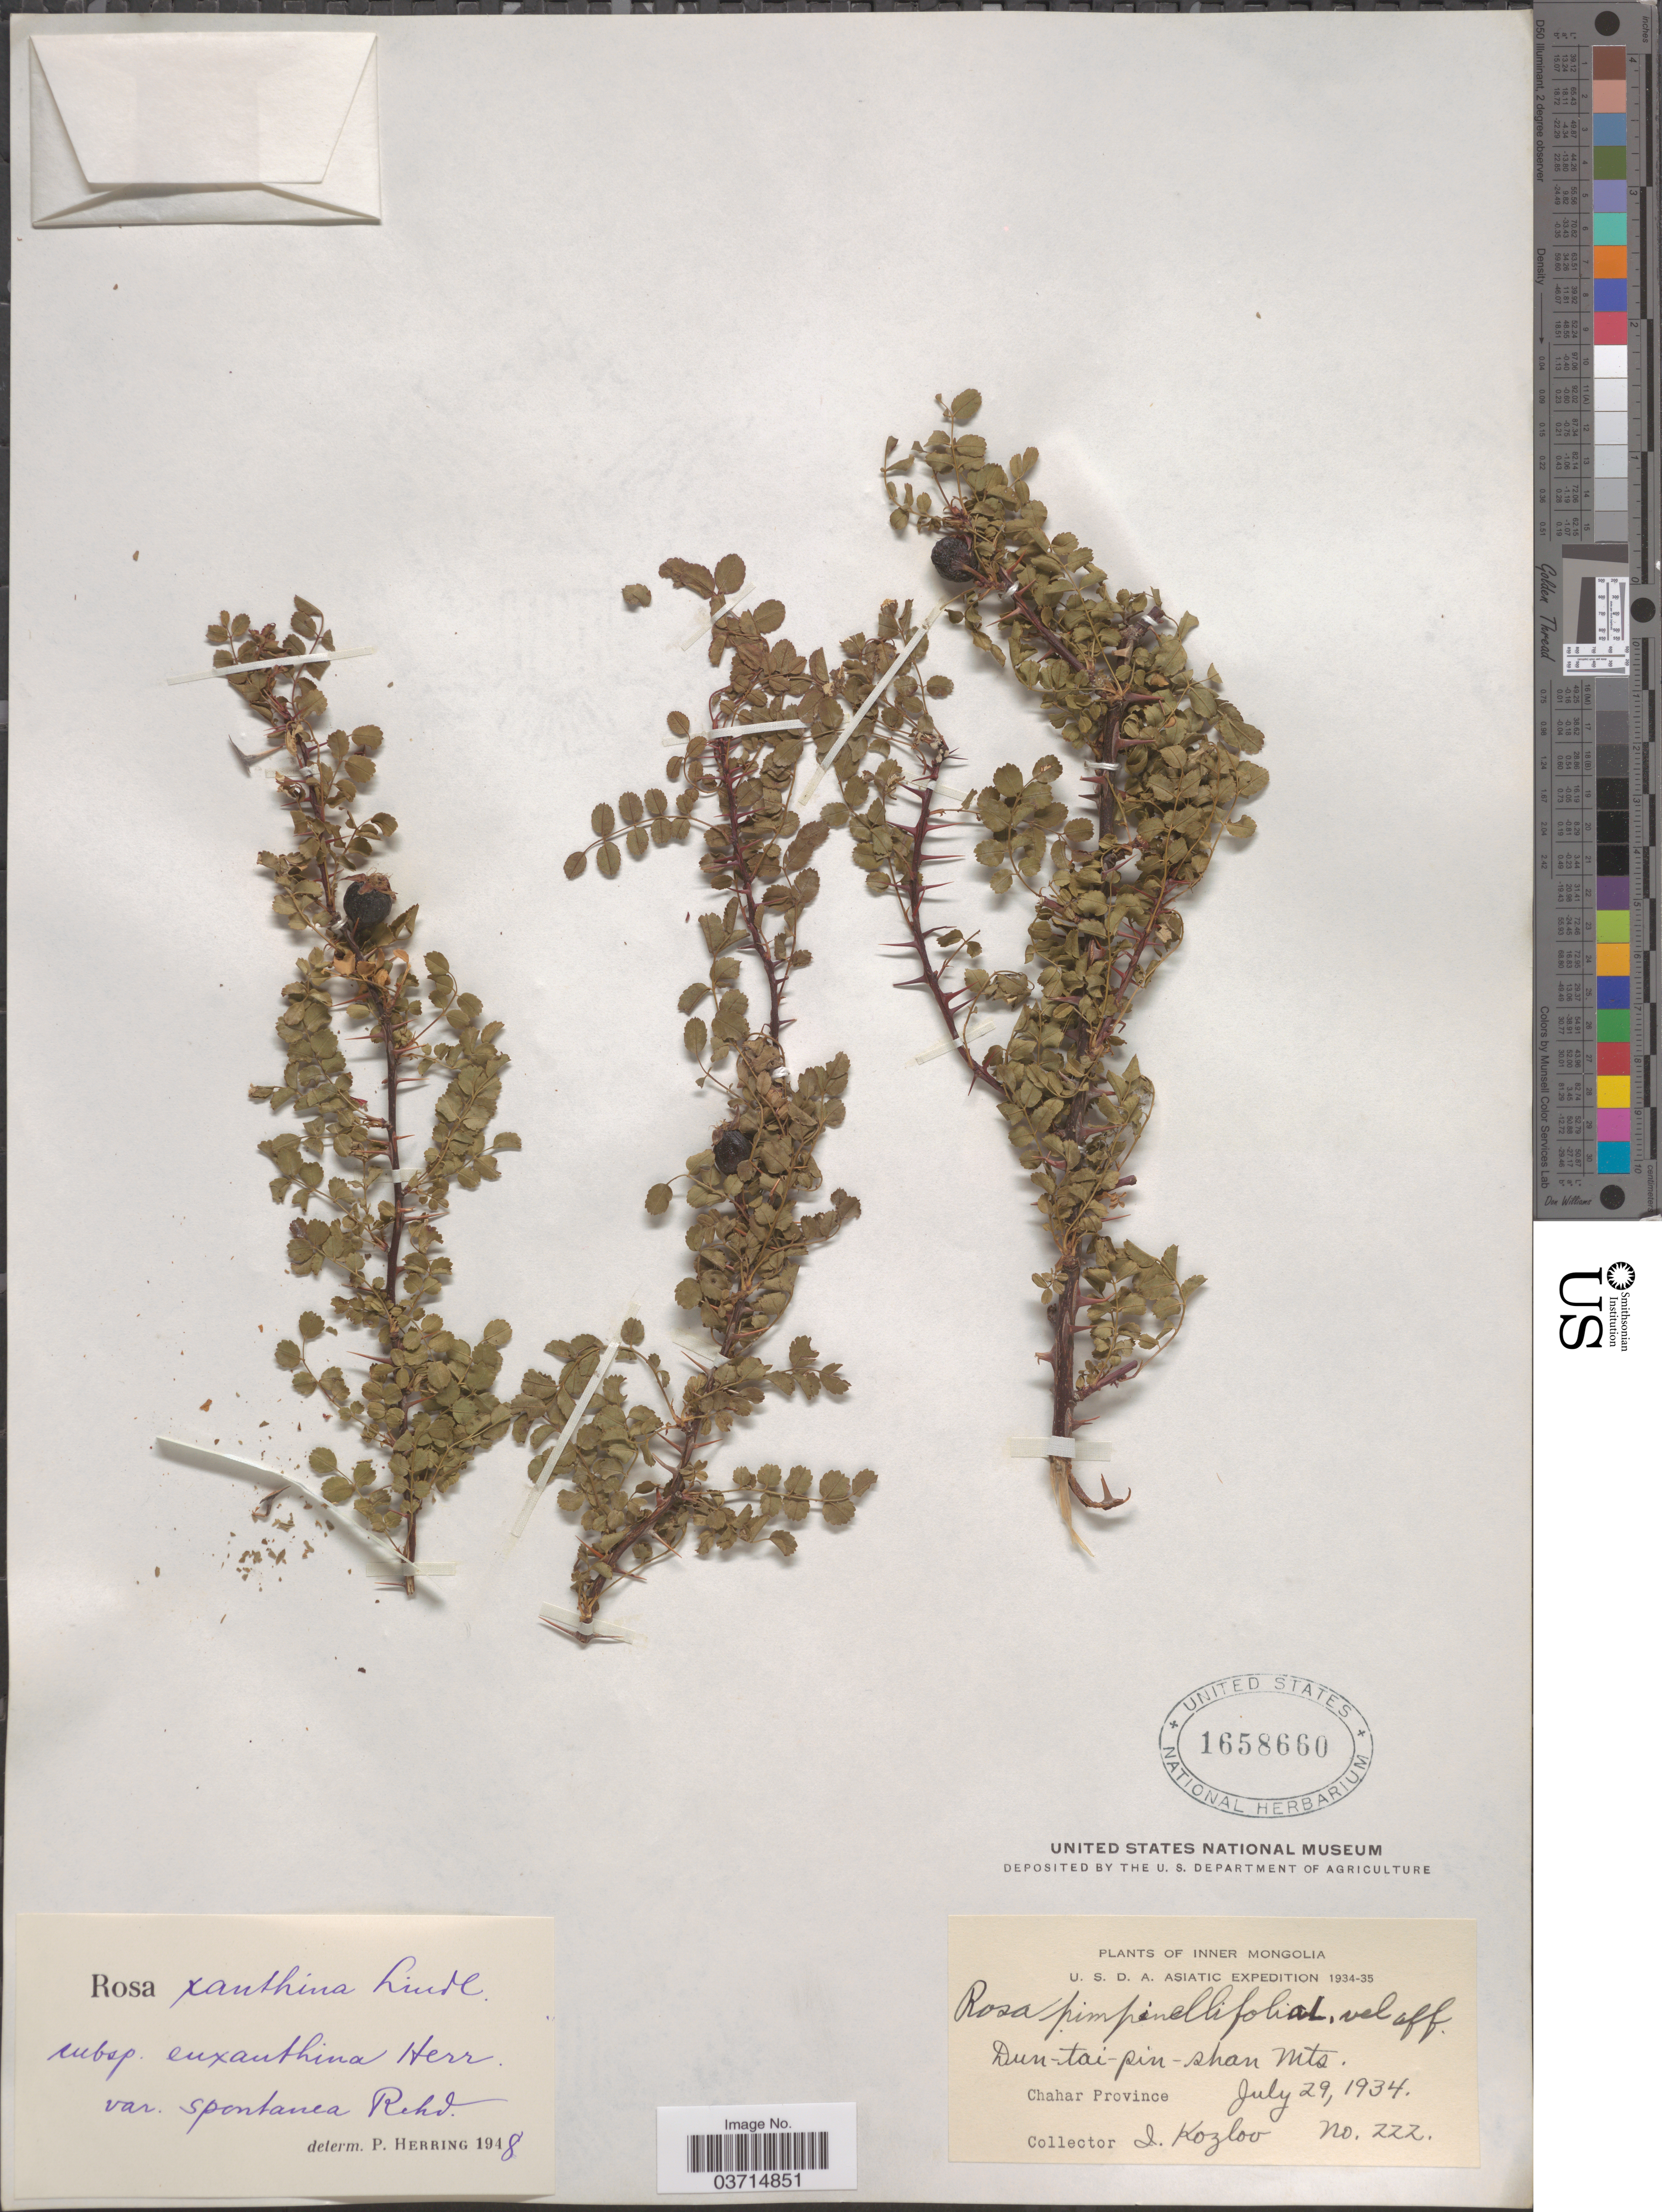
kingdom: Plantae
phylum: Tracheophyta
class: Magnoliopsida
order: Rosales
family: Rosaceae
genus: Rosa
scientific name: Rosa xanthina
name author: Lindl.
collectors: I. Kozlov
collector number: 222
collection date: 1934-07-29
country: China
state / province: Nei Monggol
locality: Inner Mongolia. Dun-tai-pin-shan Mts. Chahar Province.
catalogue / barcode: US 1658660